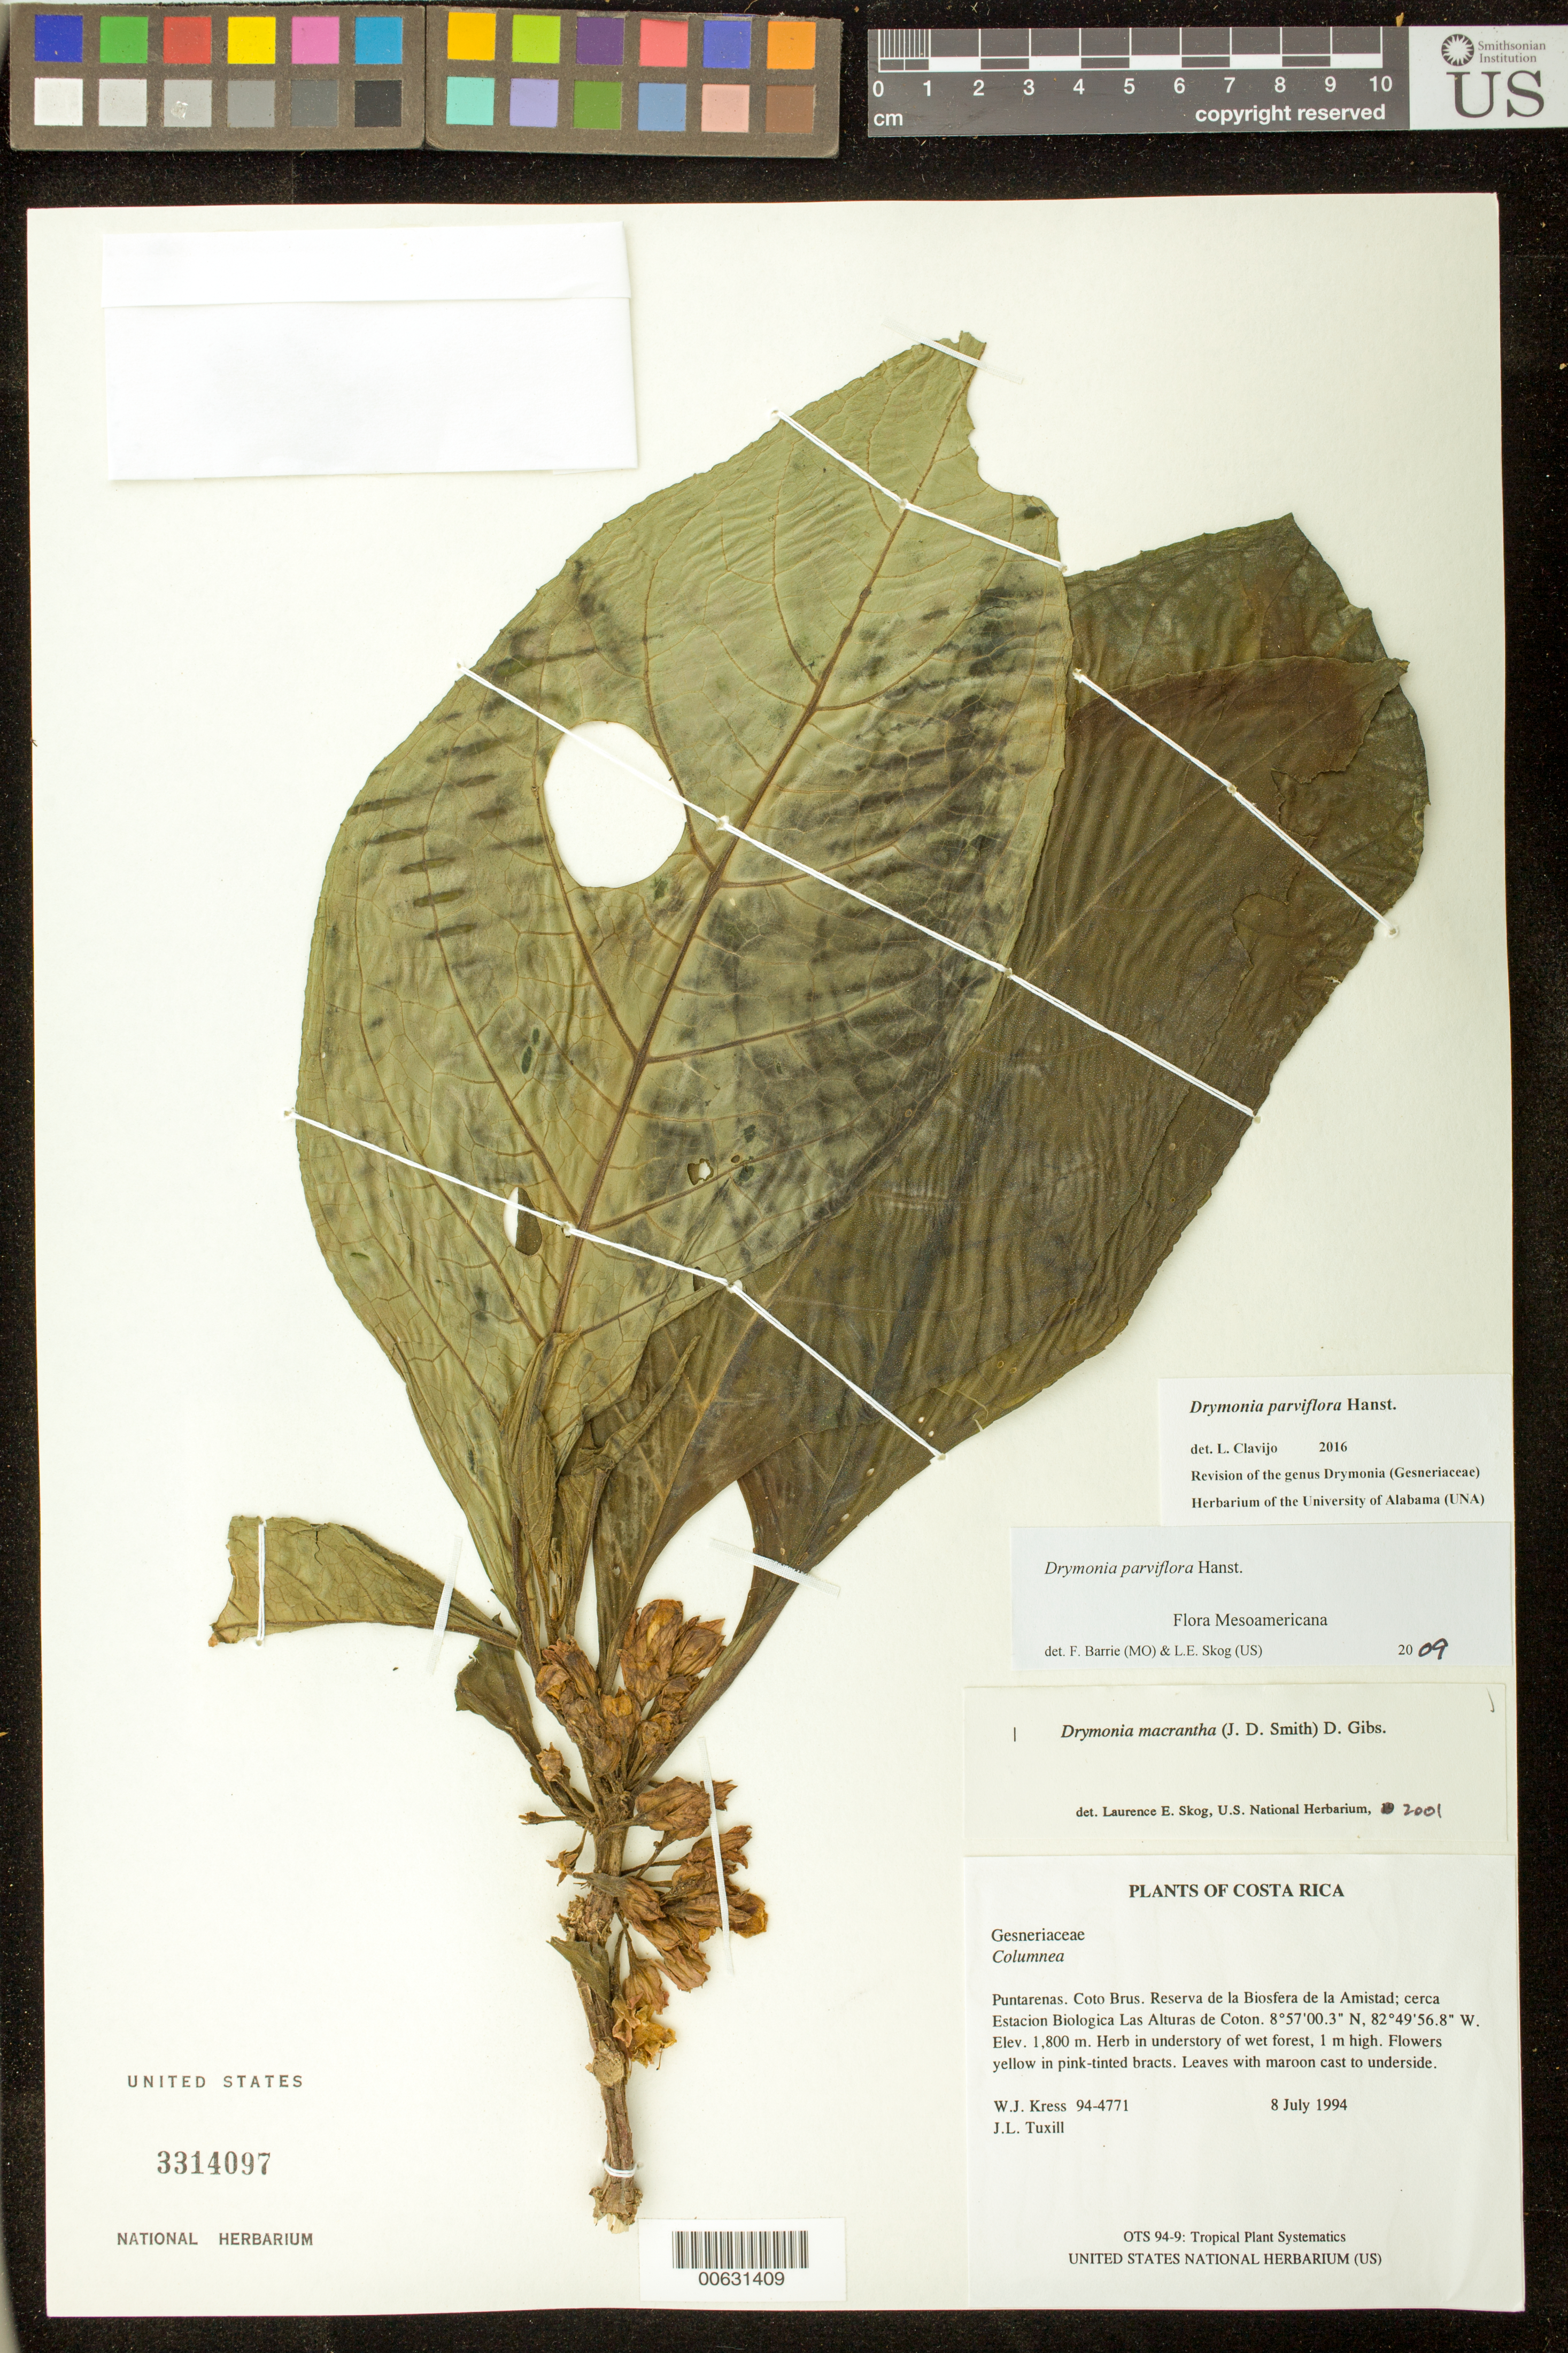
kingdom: Plantae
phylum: Tracheophyta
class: Magnoliopsida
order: Lamiales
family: Gesneriaceae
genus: Drymonia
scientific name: Drymonia macrantha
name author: (Donn. Sm.) D.N. Gibson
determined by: Skog, Laurence E.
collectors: W. J. Kress & Tuxill, J. L.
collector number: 94- 4771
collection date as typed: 08 Jul 1994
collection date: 1994-07-08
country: Costa Rica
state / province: Puntarenas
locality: Coto Brus, Reserva de la Biosfera de la Amistad; cerca Estación Biological Las Alturas de Coton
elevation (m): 1800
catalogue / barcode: US 3314097